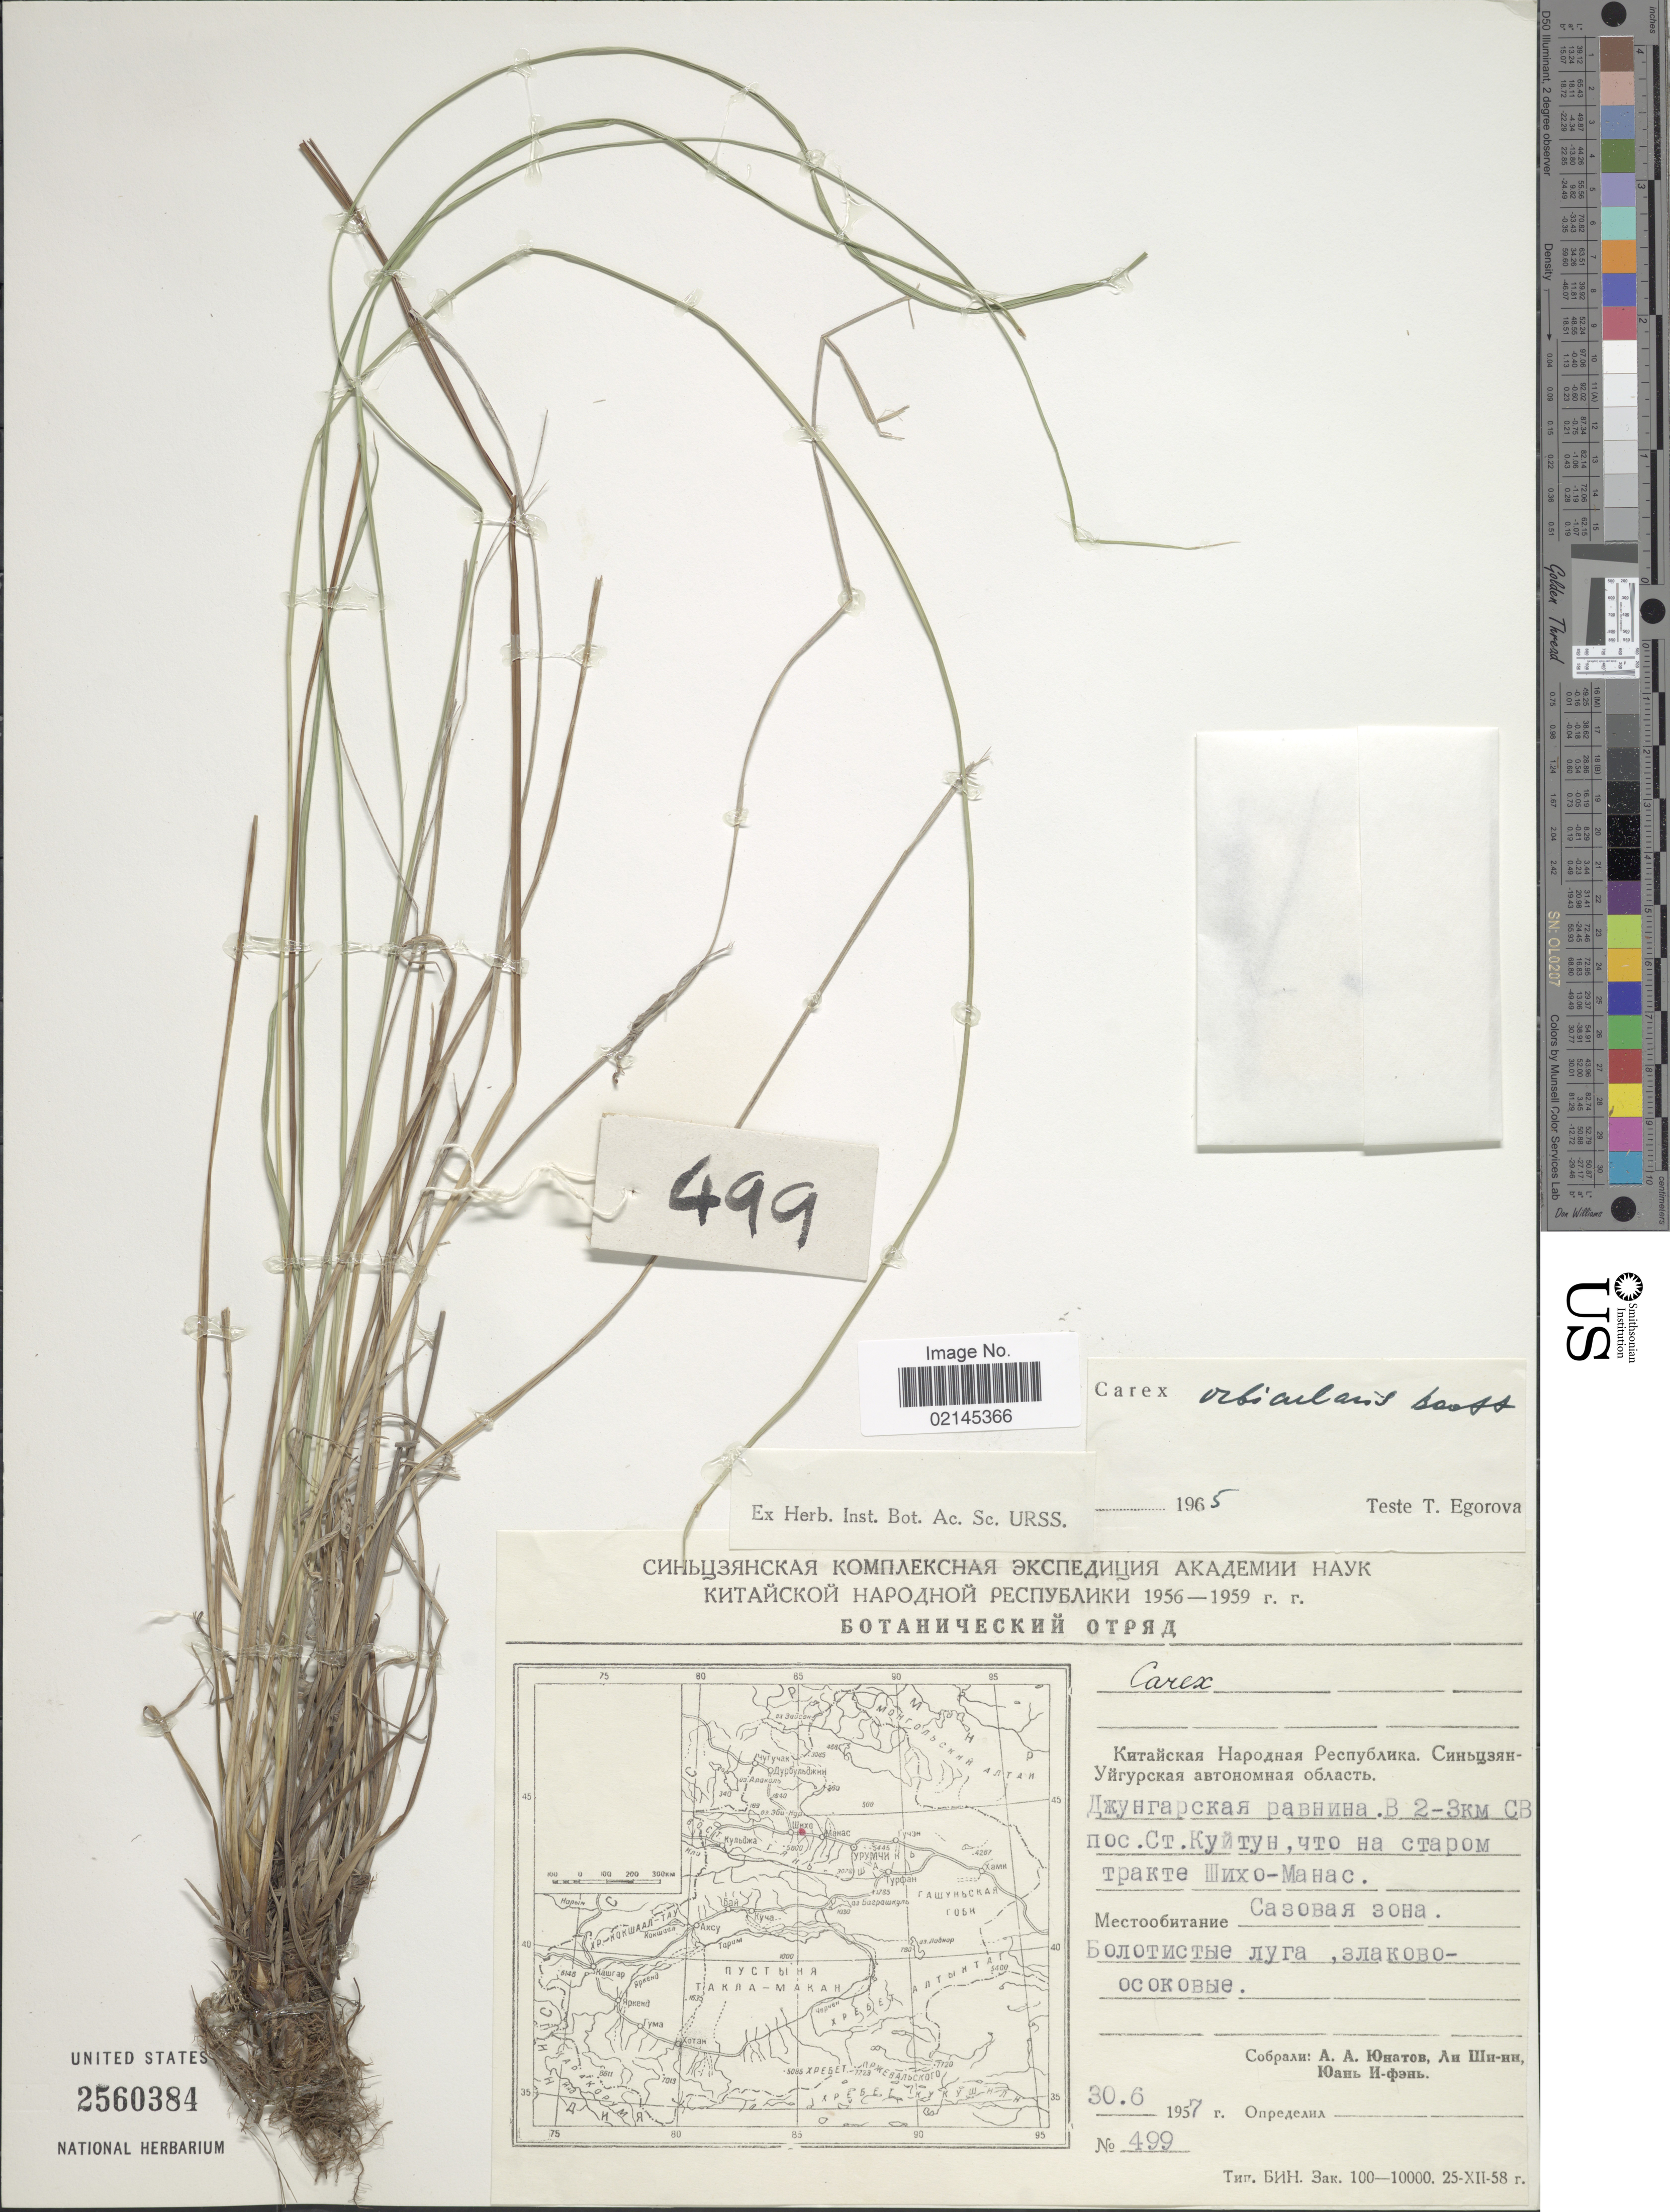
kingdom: Plantae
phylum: Tracheophyta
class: Liliopsida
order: Poales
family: Cyperaceae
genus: Carex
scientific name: Carex orbicularis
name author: Boott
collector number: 499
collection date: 1957-06-30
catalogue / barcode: US 2560384